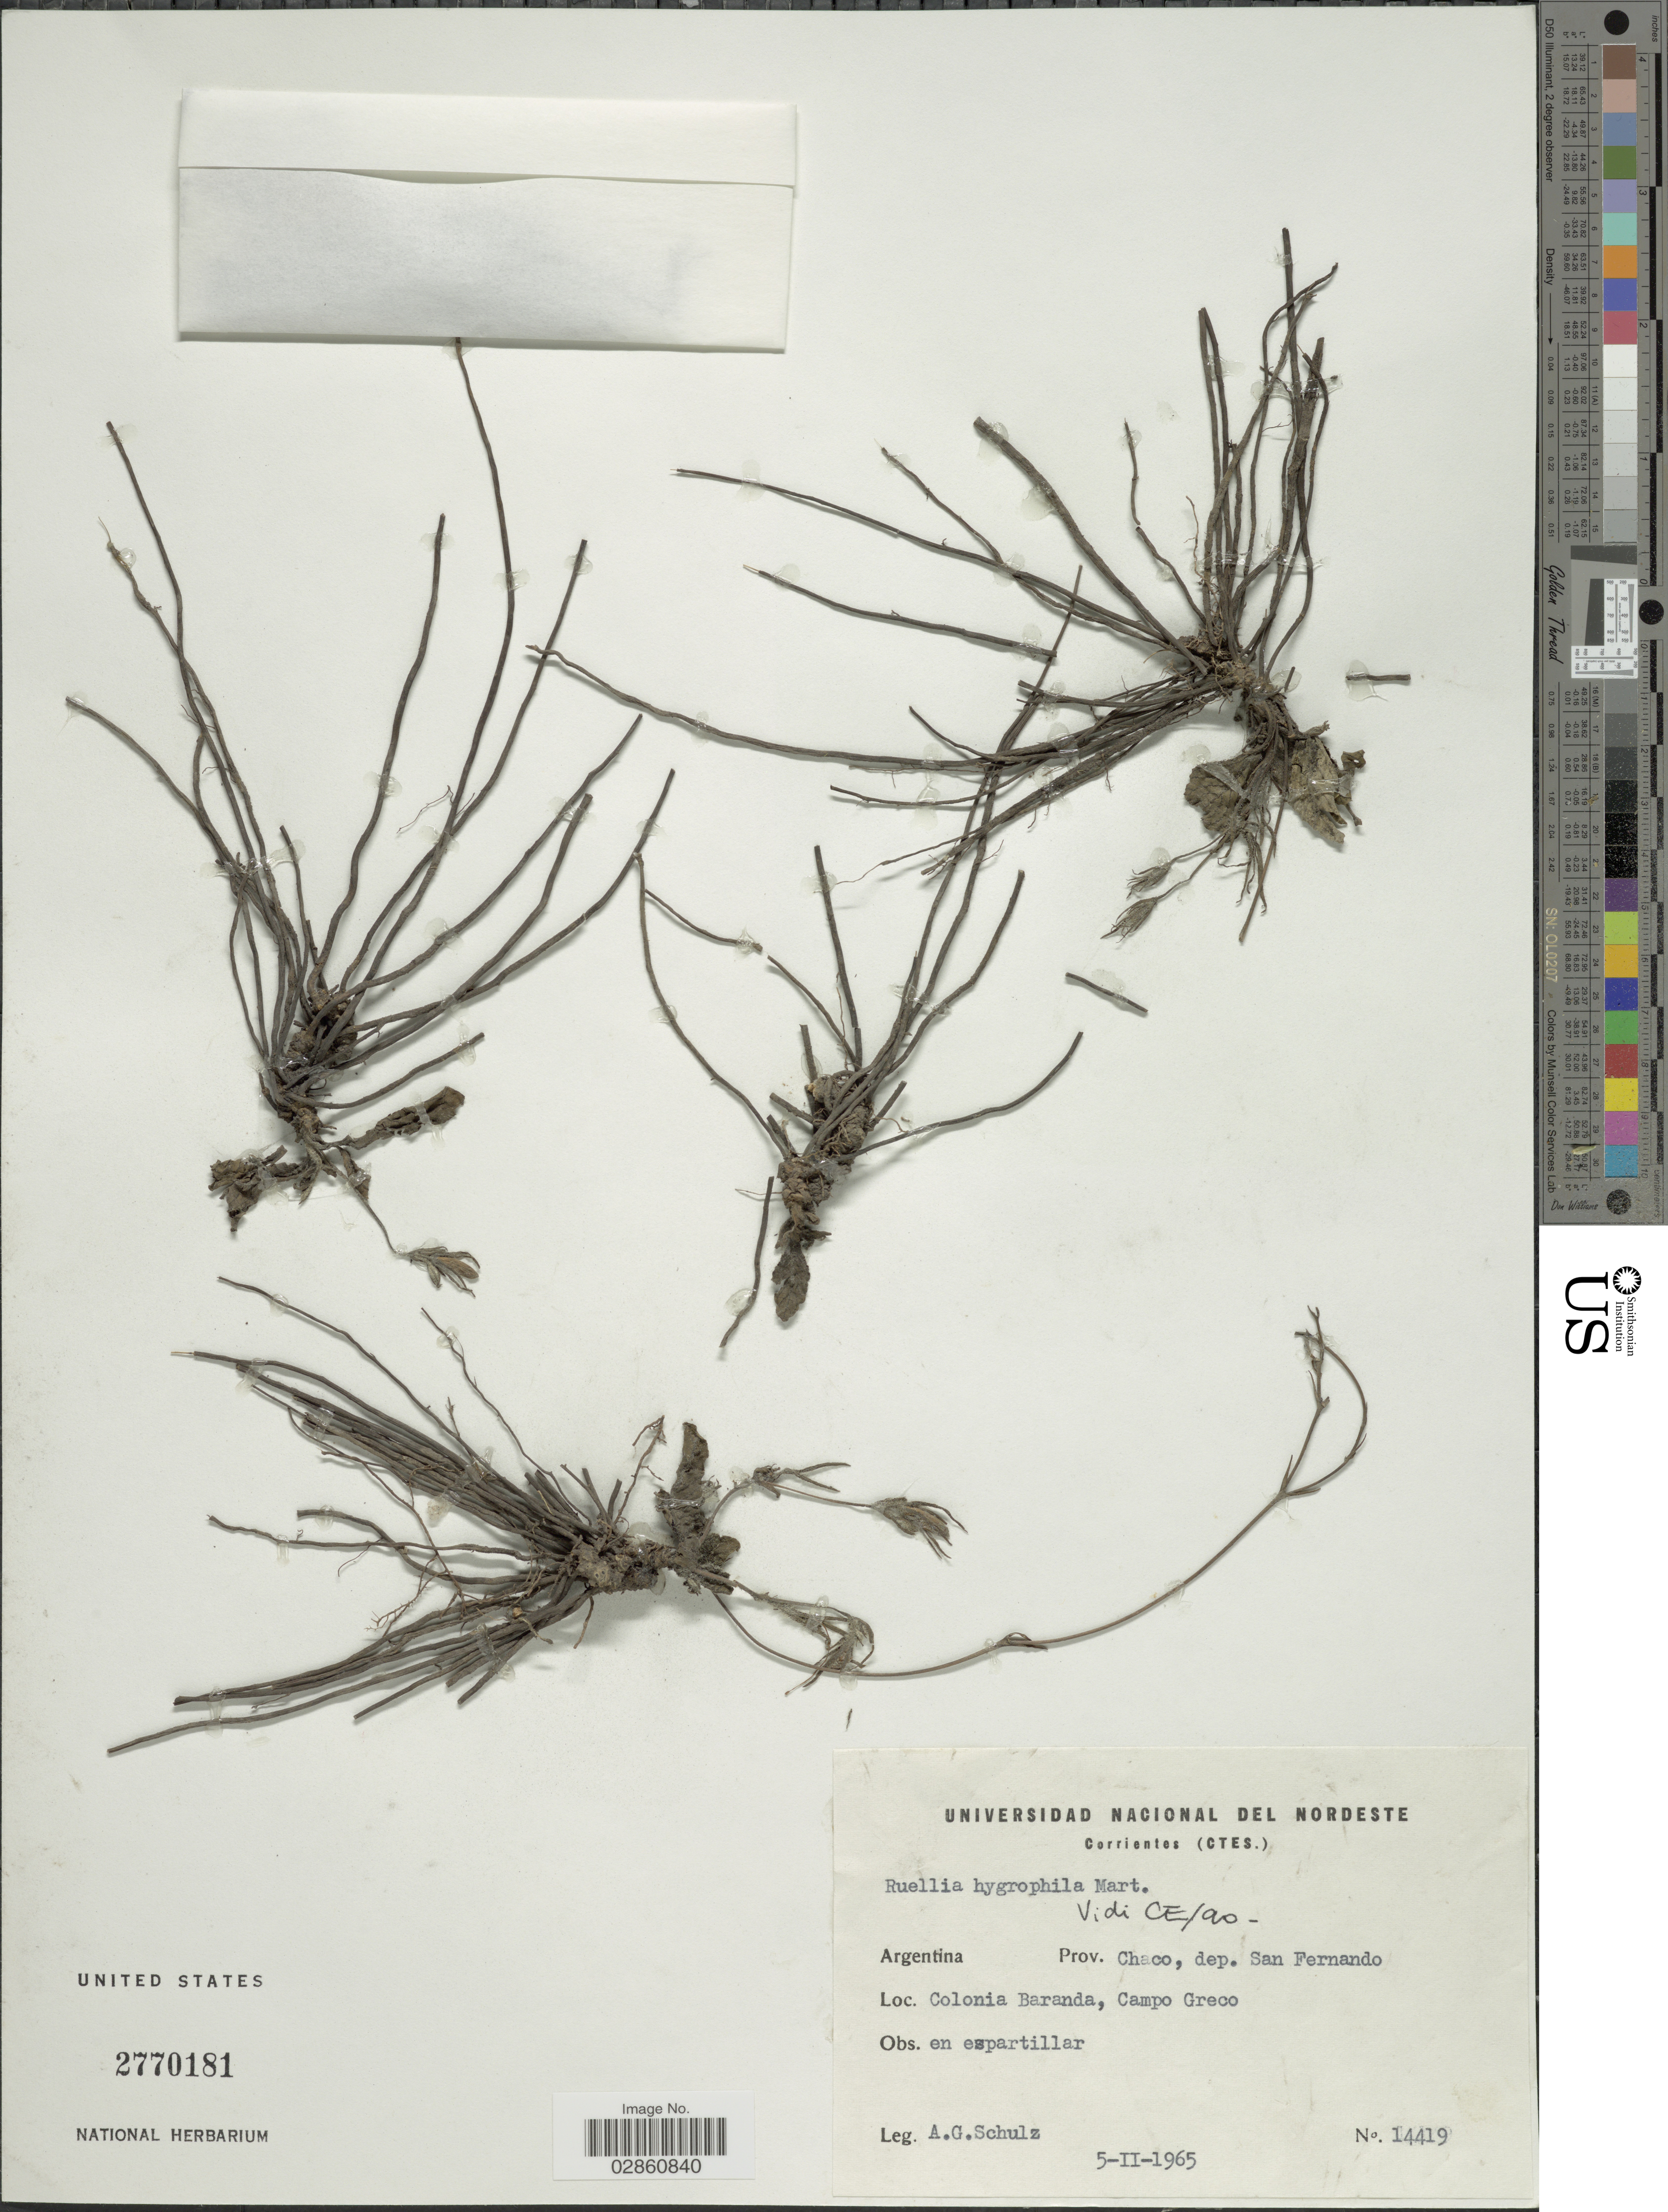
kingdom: Plantae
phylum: Tracheophyta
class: Magnoliopsida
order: Lamiales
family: Acanthaceae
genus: Ruellia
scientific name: Ruellia hygrophila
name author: Mart.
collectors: A. G. Schulz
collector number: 14419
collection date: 1965-02-05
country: Argentina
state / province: Chaco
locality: Prov. Chaco, dep. San Fernando. Colonia Baranda, Campo Greco.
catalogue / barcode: US 2770181